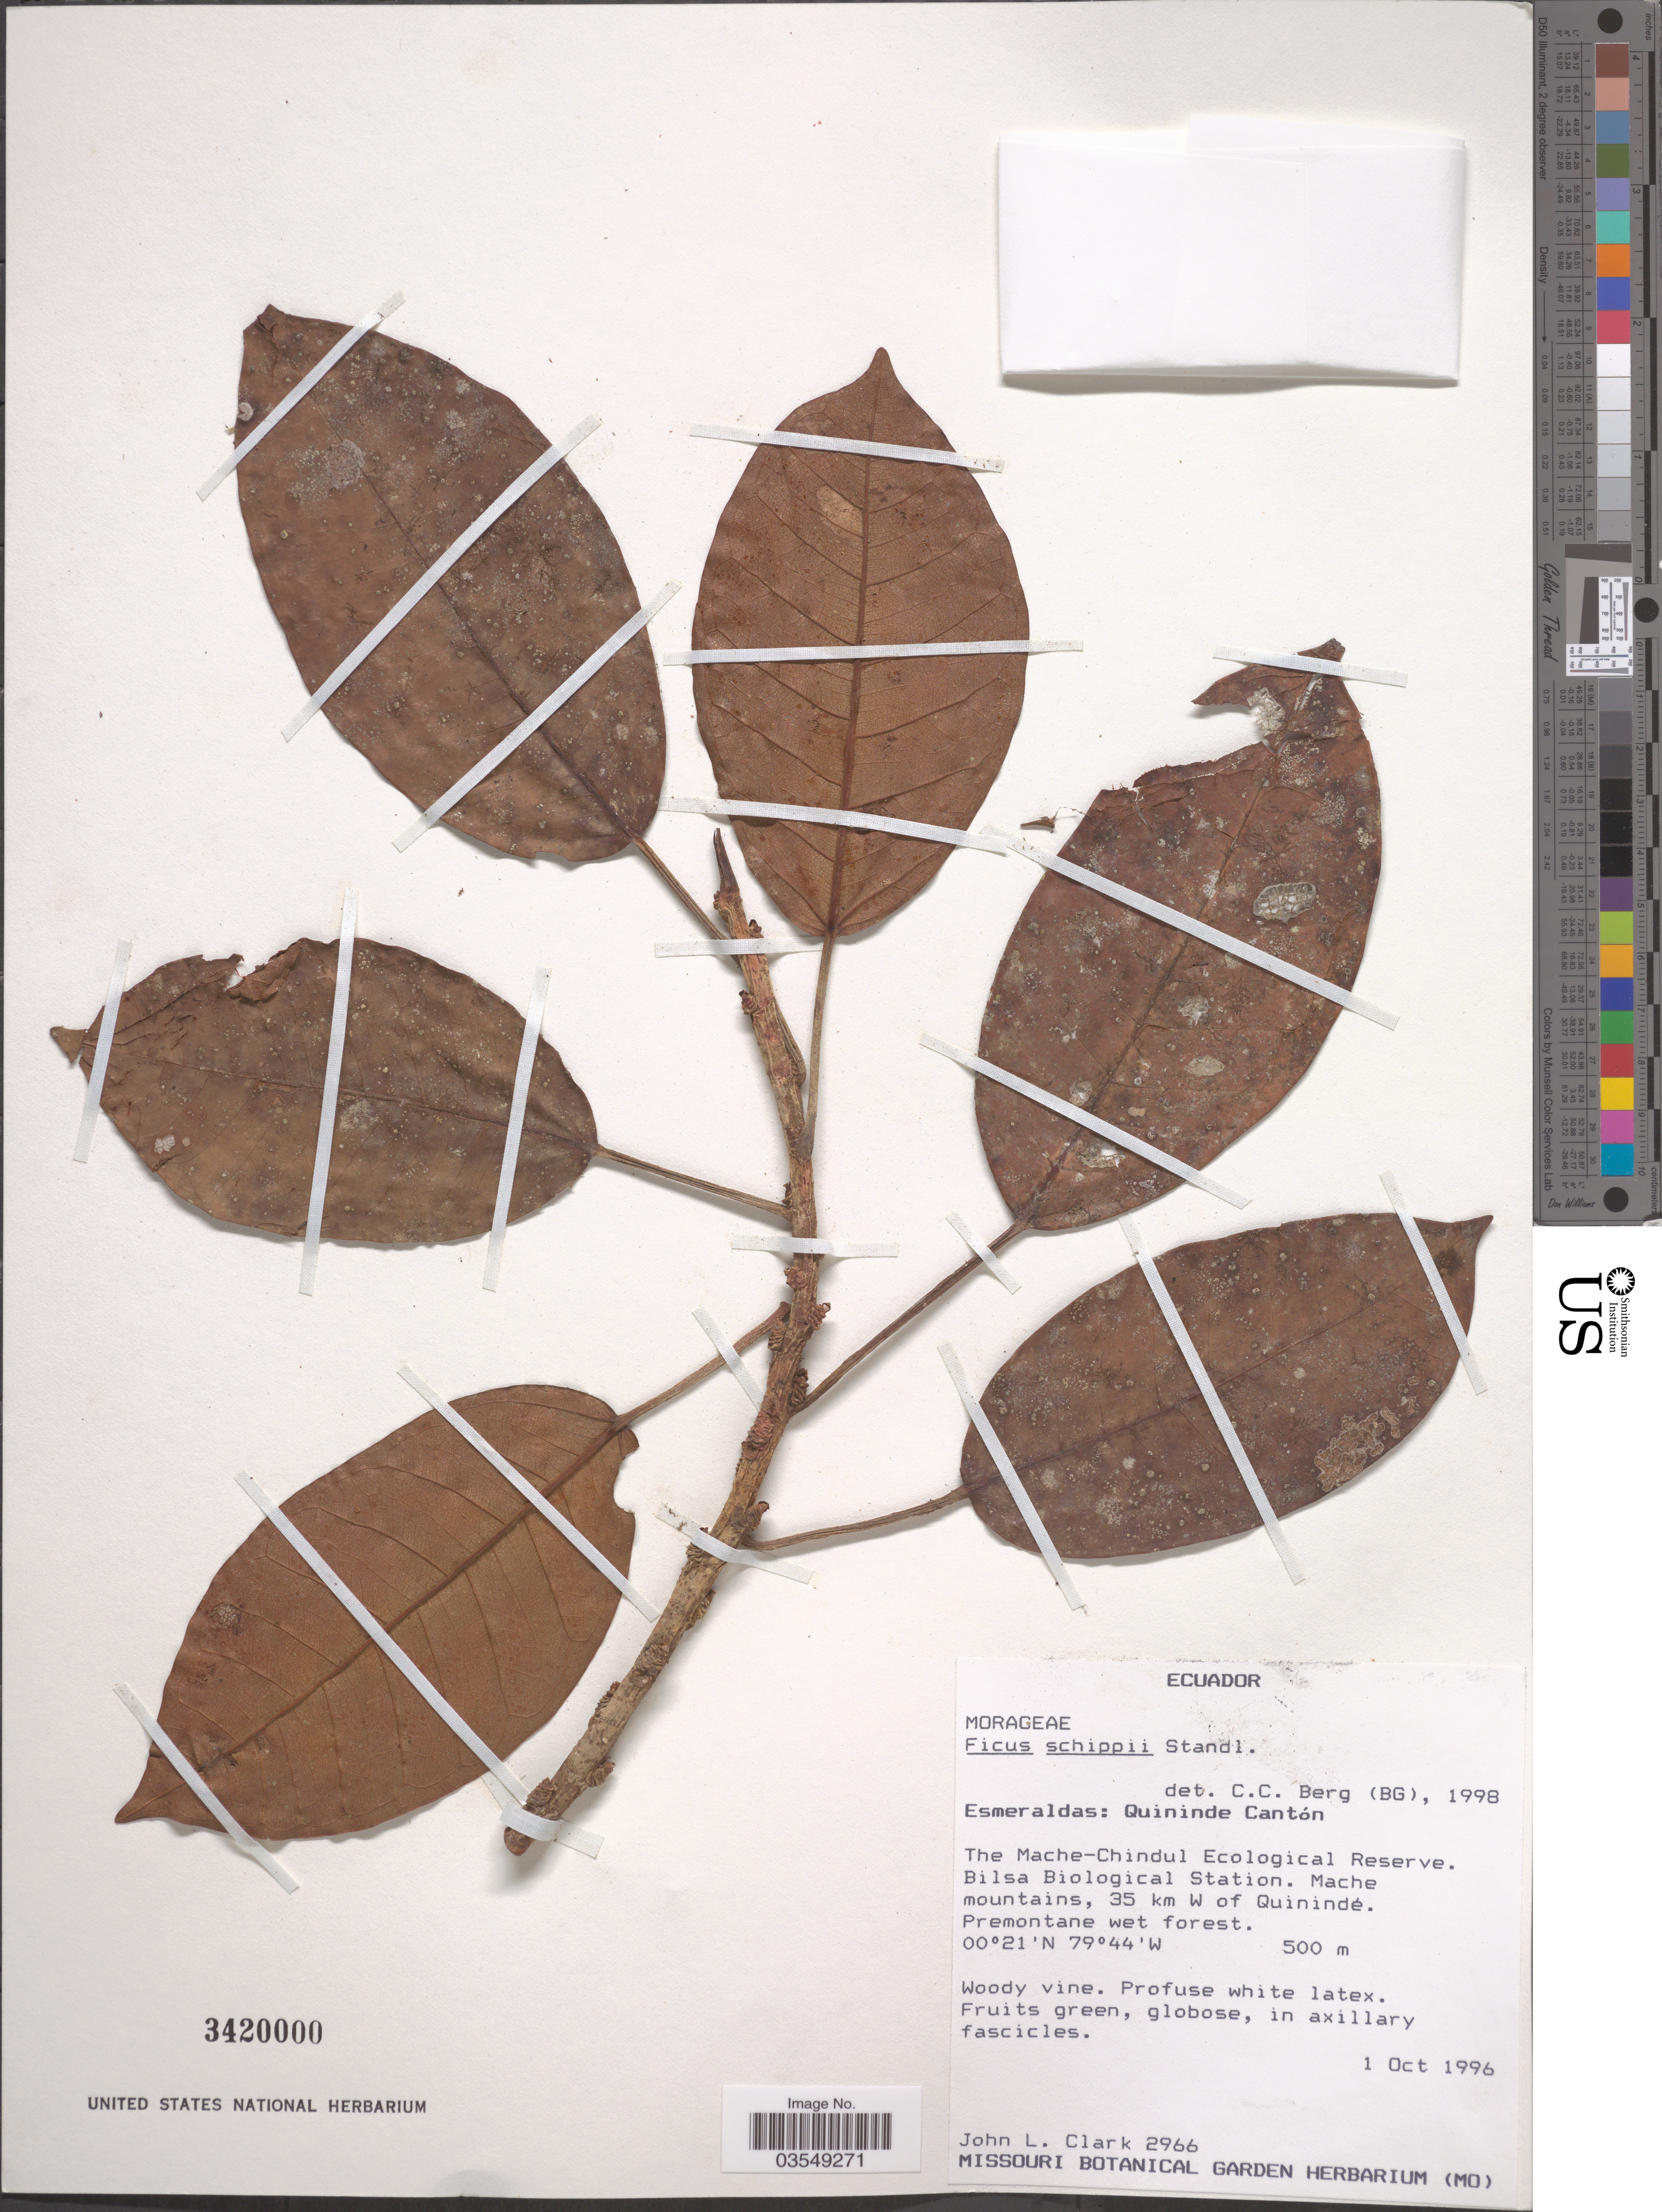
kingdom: Plantae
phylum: Tracheophyta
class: Magnoliopsida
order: Rosales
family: Moraceae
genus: Ficus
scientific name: Ficus schippii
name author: Standl.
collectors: J. L. Clark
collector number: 2966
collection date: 1996-10-01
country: Ecuador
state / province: Esmeraldas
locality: Quininde Cantón. The Mache- Chindul Ecological Reserve. Bilsa Biological Station. Mache mountains, 35 km W of Quinindé.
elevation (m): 500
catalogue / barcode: US 3420000